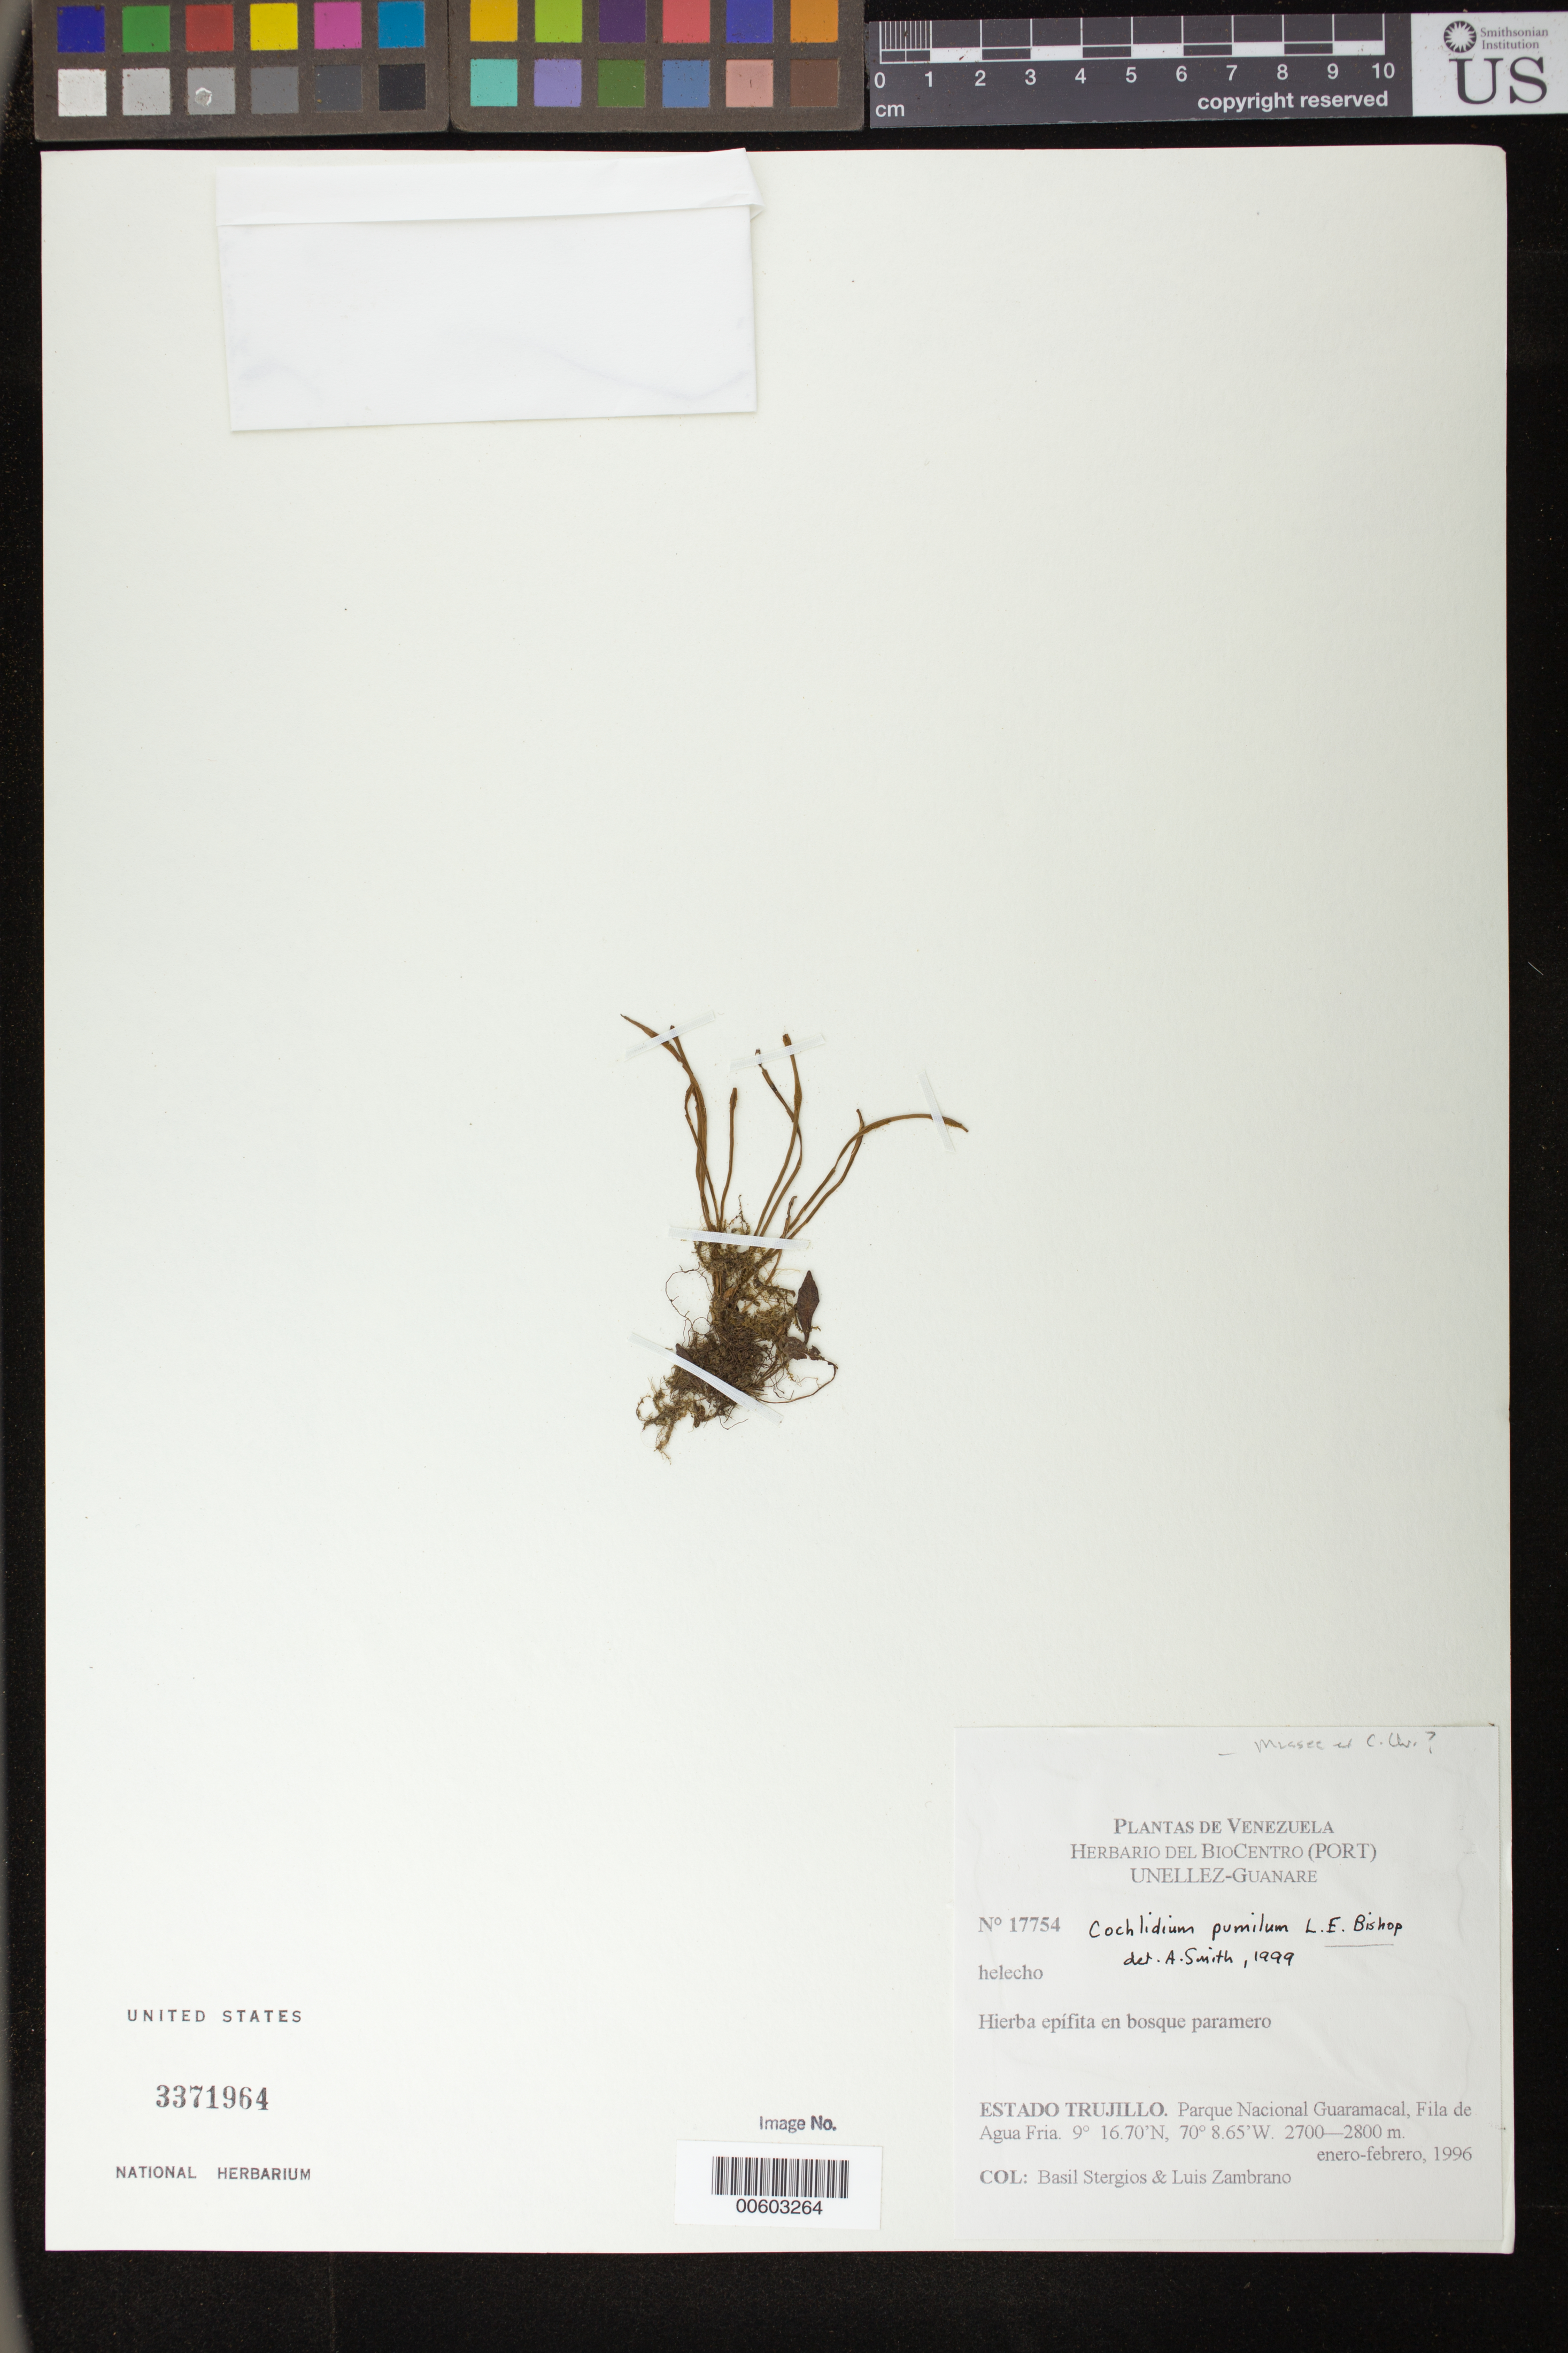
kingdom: Plantae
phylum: Tracheophyta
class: Polypodiopsida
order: Polypodiales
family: Polypodiaceae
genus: Cochlidium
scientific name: Cochlidium pumilum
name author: C. Chr.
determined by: Smith, Alan R., (UC)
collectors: B. G. Stergios & L. Zambrano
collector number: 17754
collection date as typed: Jan 1996 to -- Feb 1996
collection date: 1996-01/1996-02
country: Venezuela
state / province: Trujillo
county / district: Boconó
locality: Parque Nacional Guaramacal, Fila de Agua Fria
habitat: Bosque paramero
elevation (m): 2700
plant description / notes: PORT, US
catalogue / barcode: US 3371964